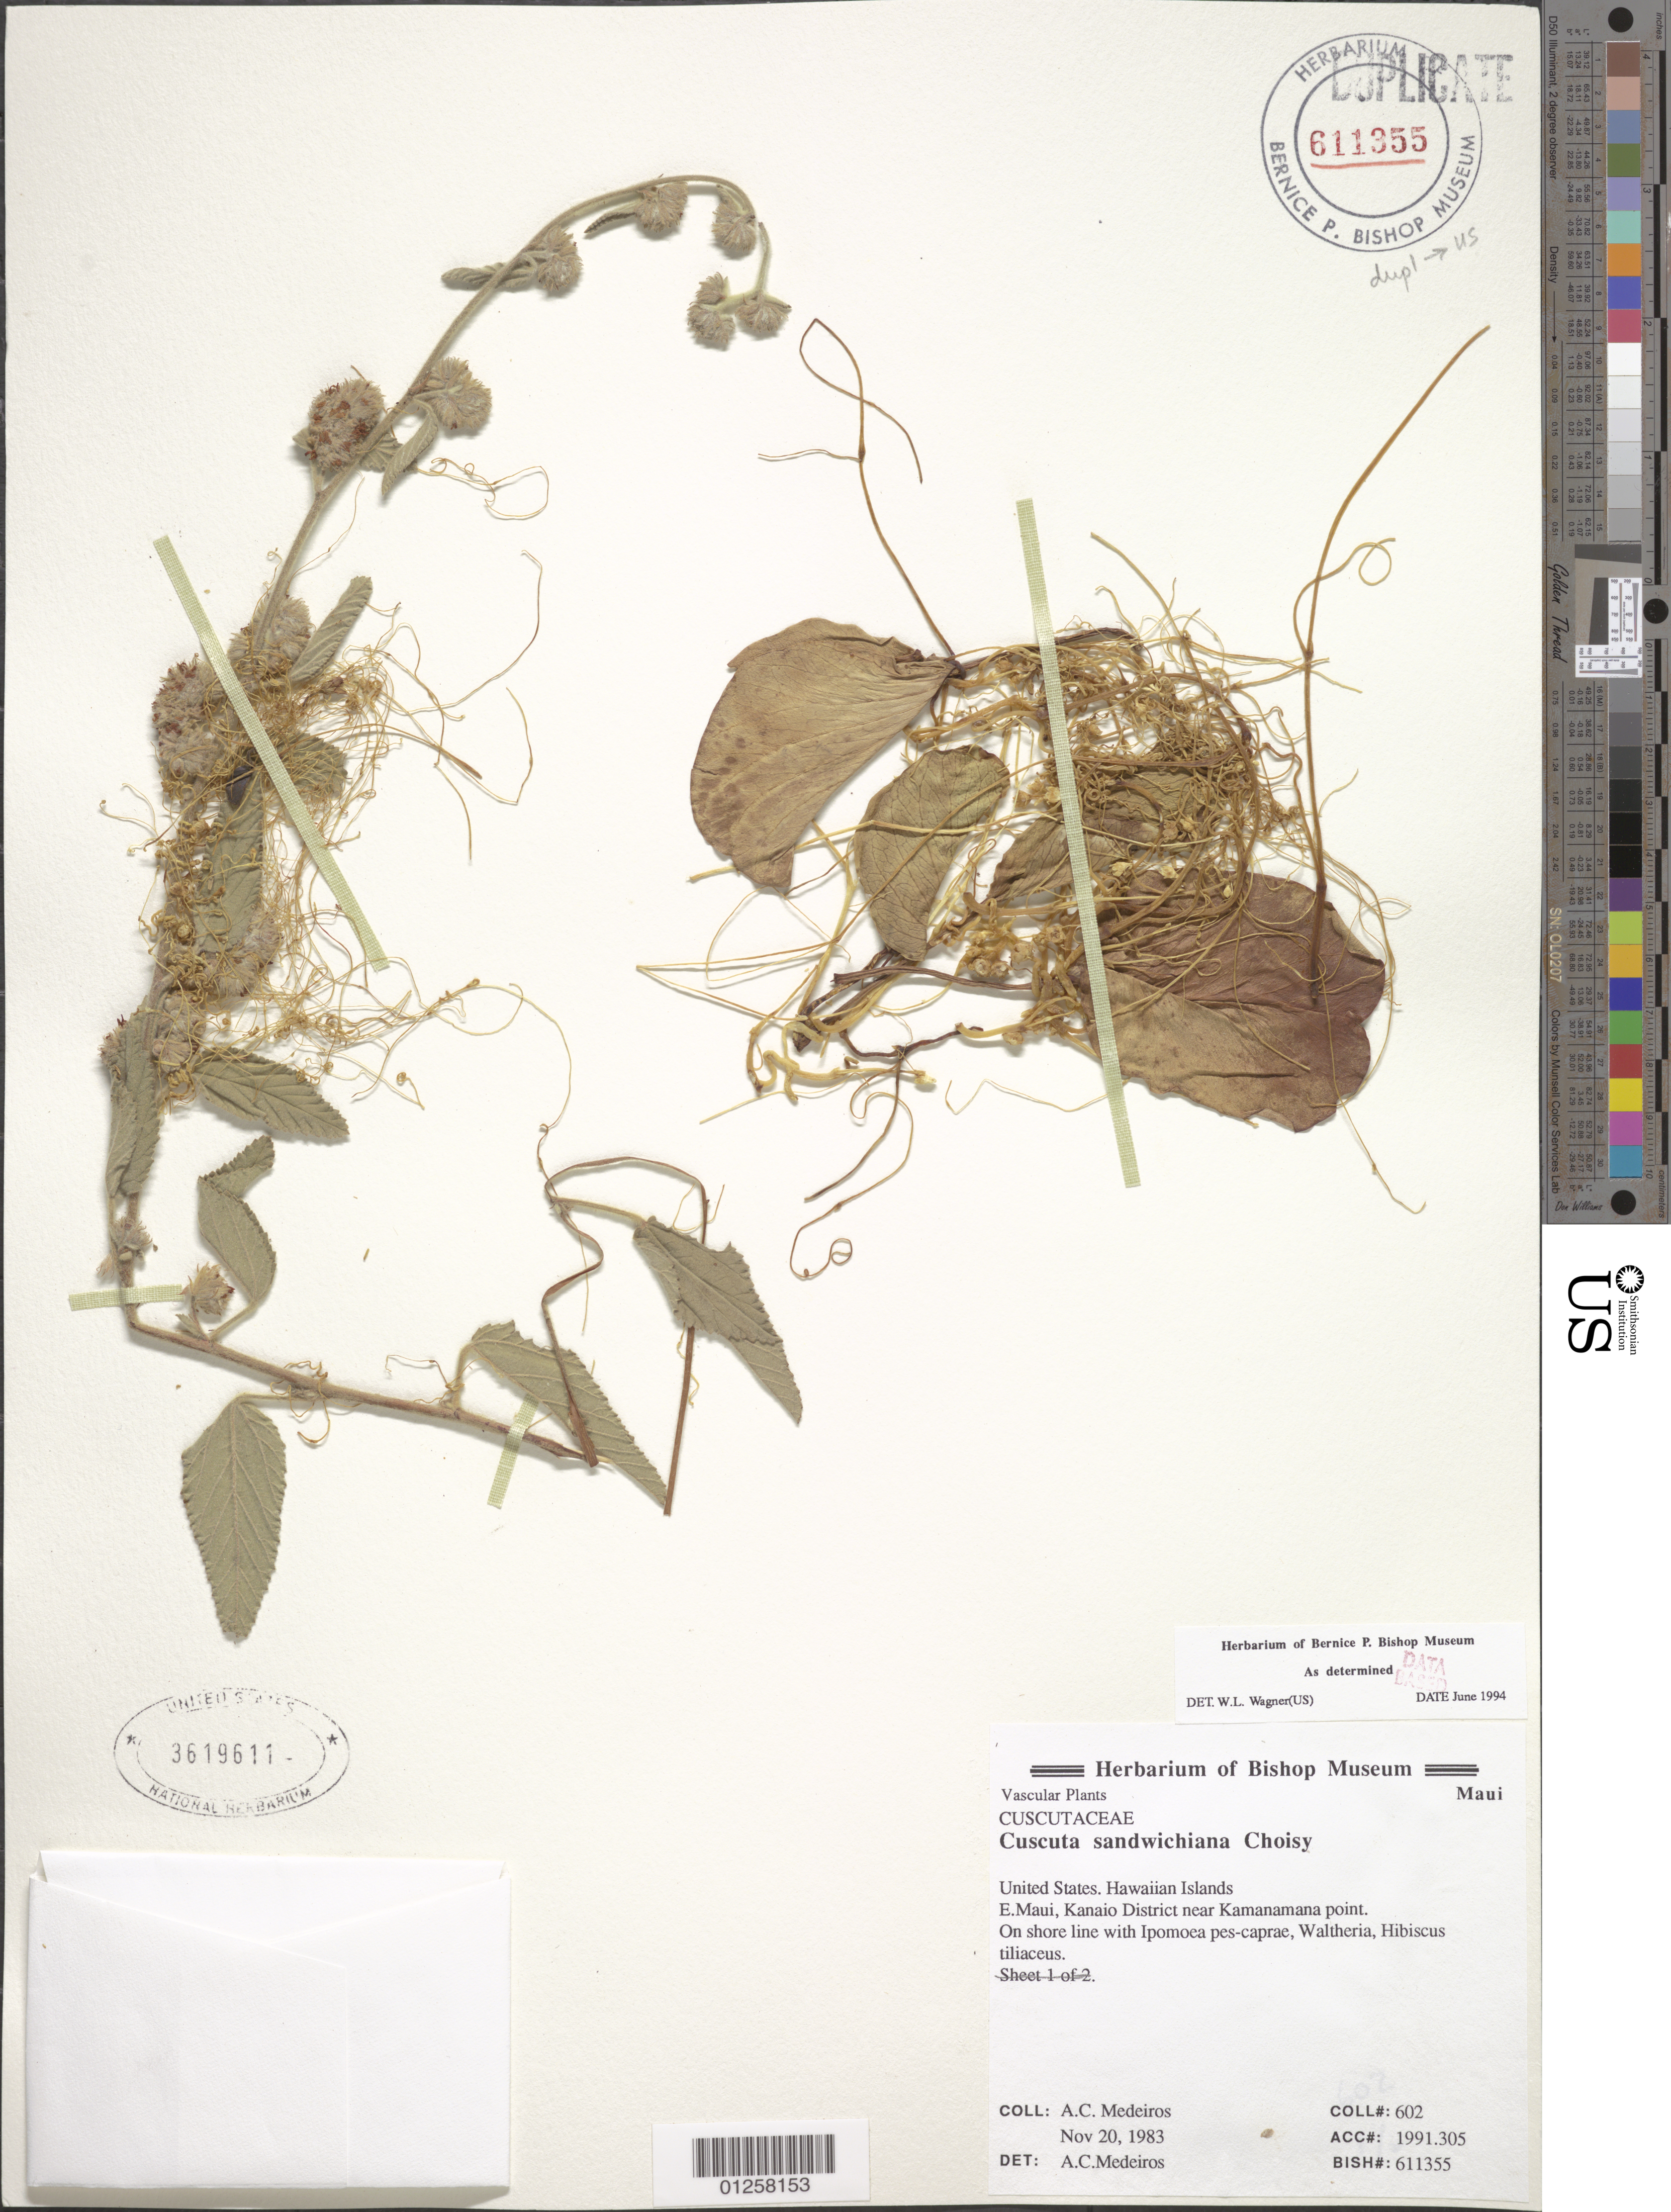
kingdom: Plantae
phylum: Tracheophyta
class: Magnoliopsida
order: Solanales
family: Convolvulaceae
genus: Cuscuta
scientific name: Cuscuta sandwichiana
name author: Choisy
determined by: Wagner, W. L., (BOT), Smithsonian Institution - National Museum of Natural History (UNITED STATES)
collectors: A. Medeiros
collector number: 602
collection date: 1981-11-20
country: United States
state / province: Hawaii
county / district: Maui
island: Maui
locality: E. Maui, Kanaio District near Kamanamana point.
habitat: On shore line.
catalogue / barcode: US 3619611